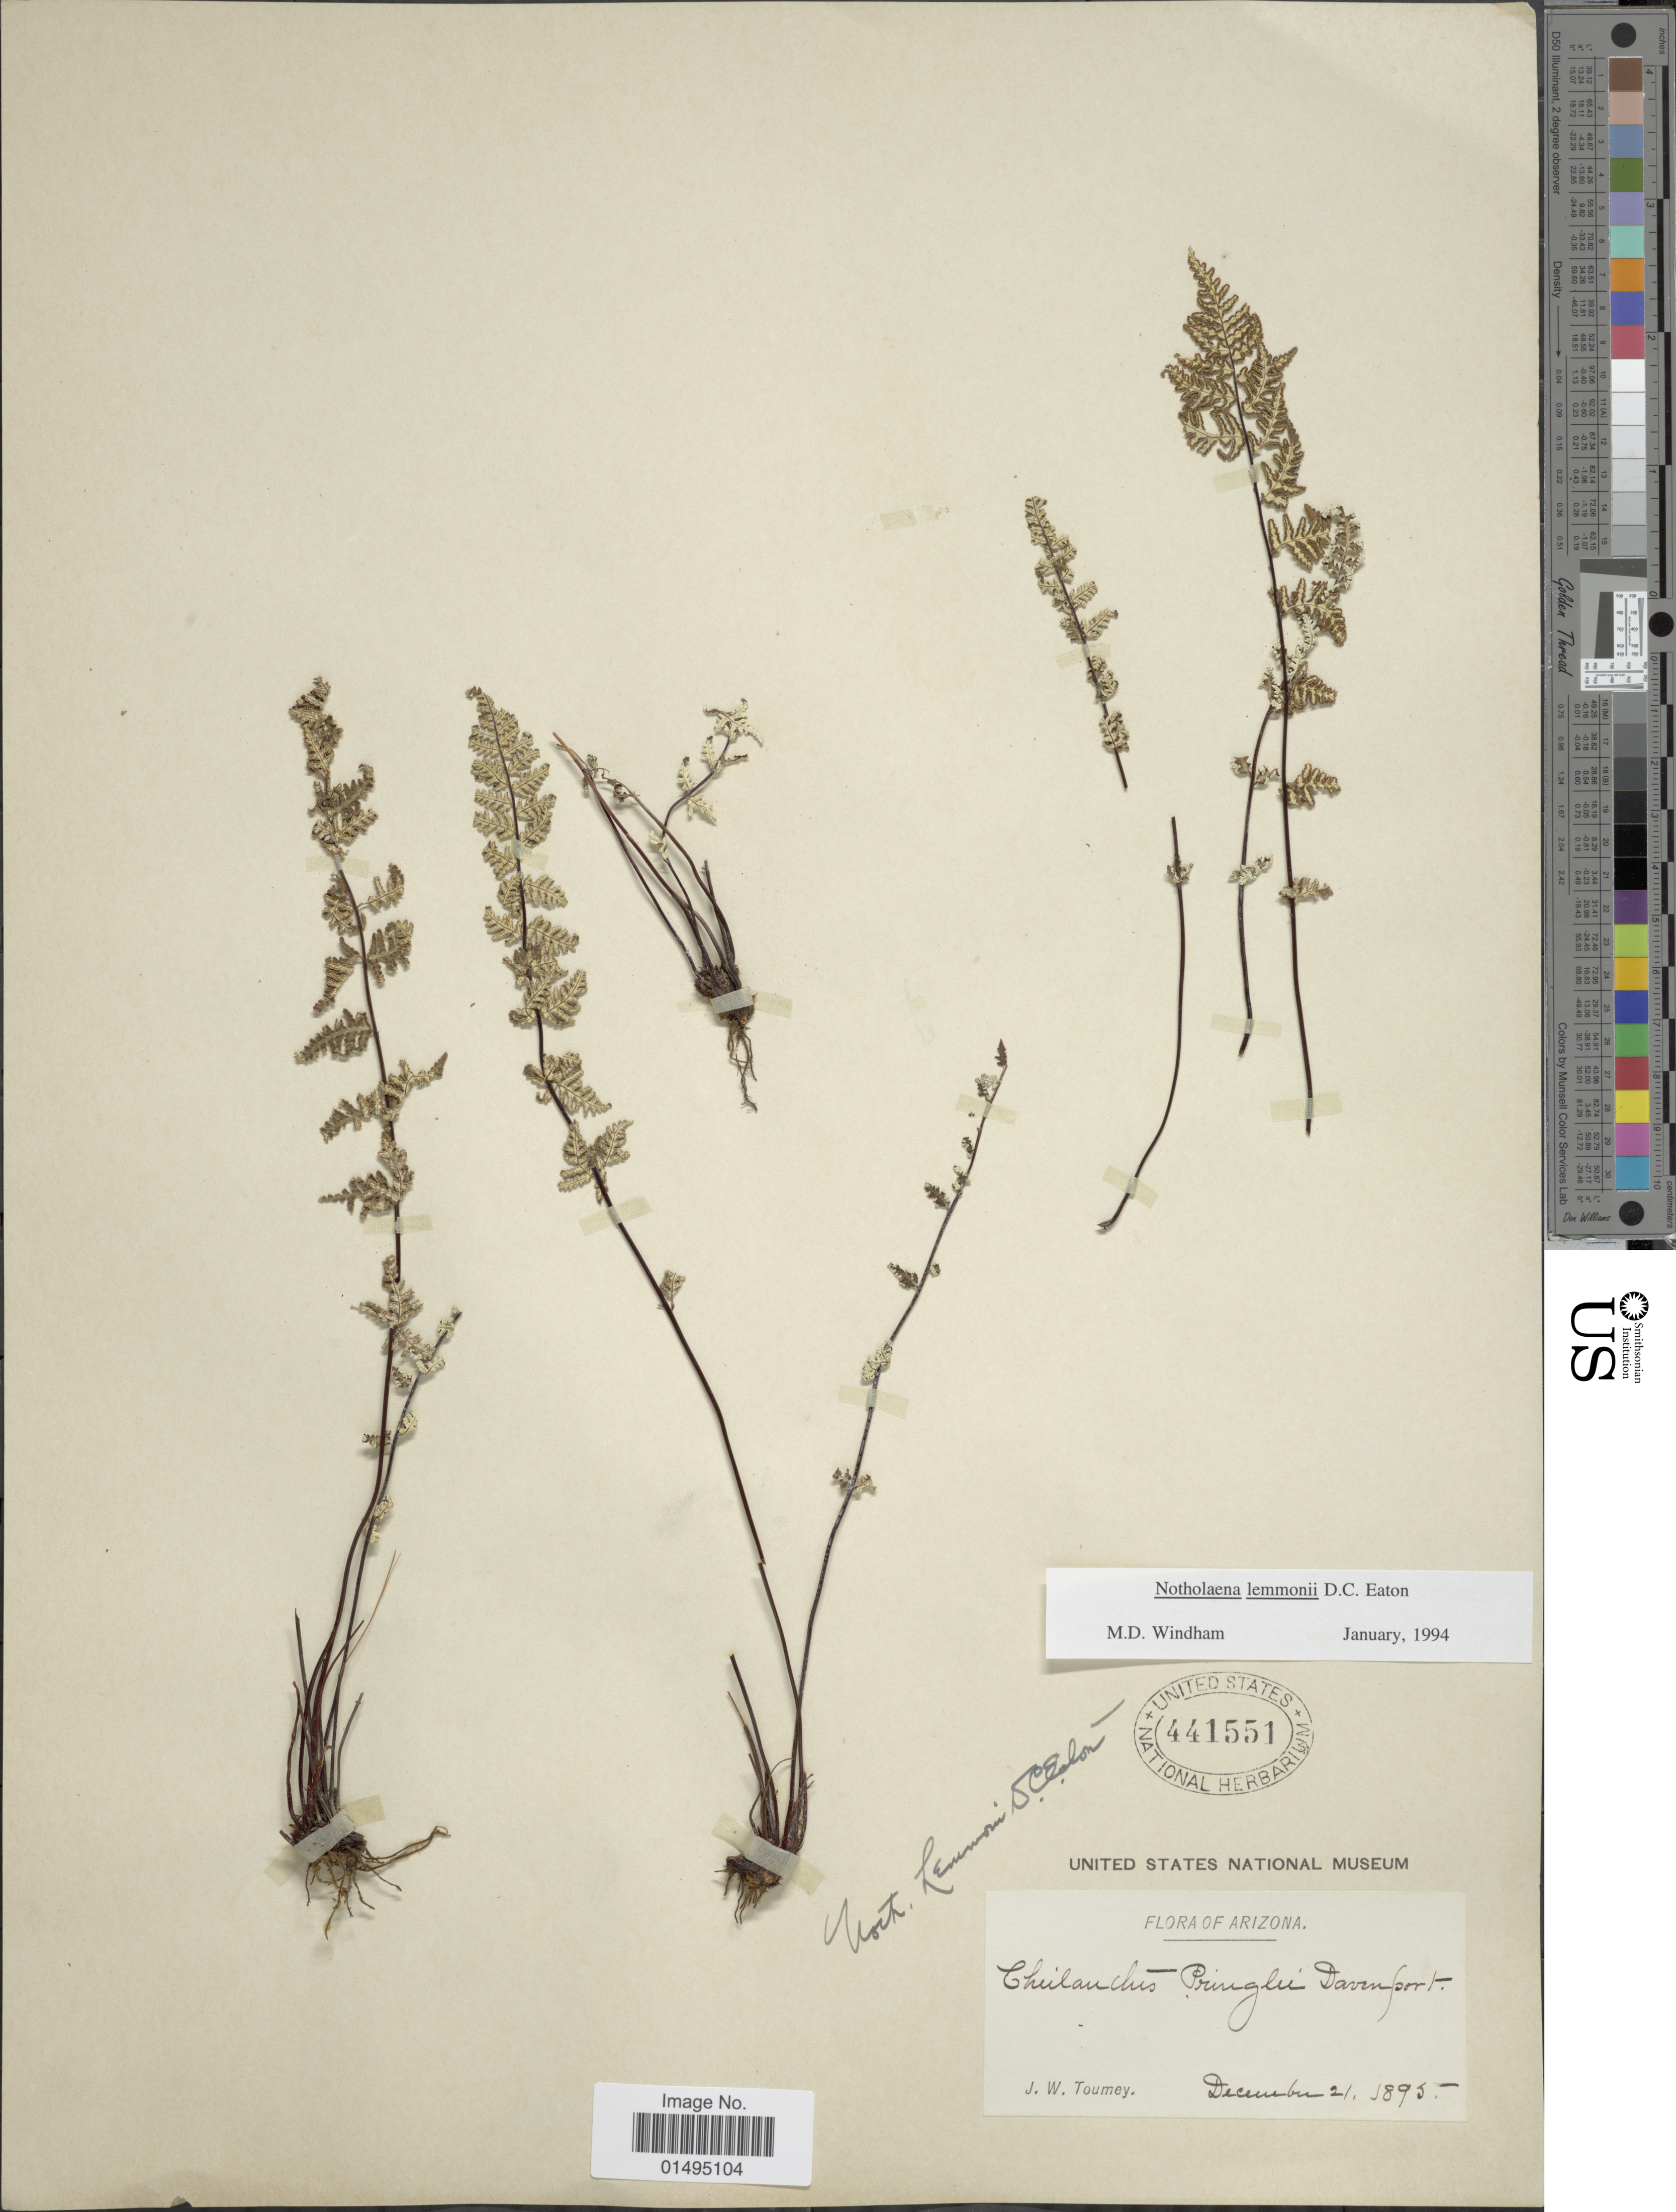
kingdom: Plantae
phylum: Tracheophyta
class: Polypodiopsida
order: Polypodiales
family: Pteridaceae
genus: Notholaena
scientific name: Notholaena lemmonii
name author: D.C. Eaton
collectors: J. W. Toumey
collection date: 1895-12-21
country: United States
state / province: Arizona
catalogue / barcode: US 441551